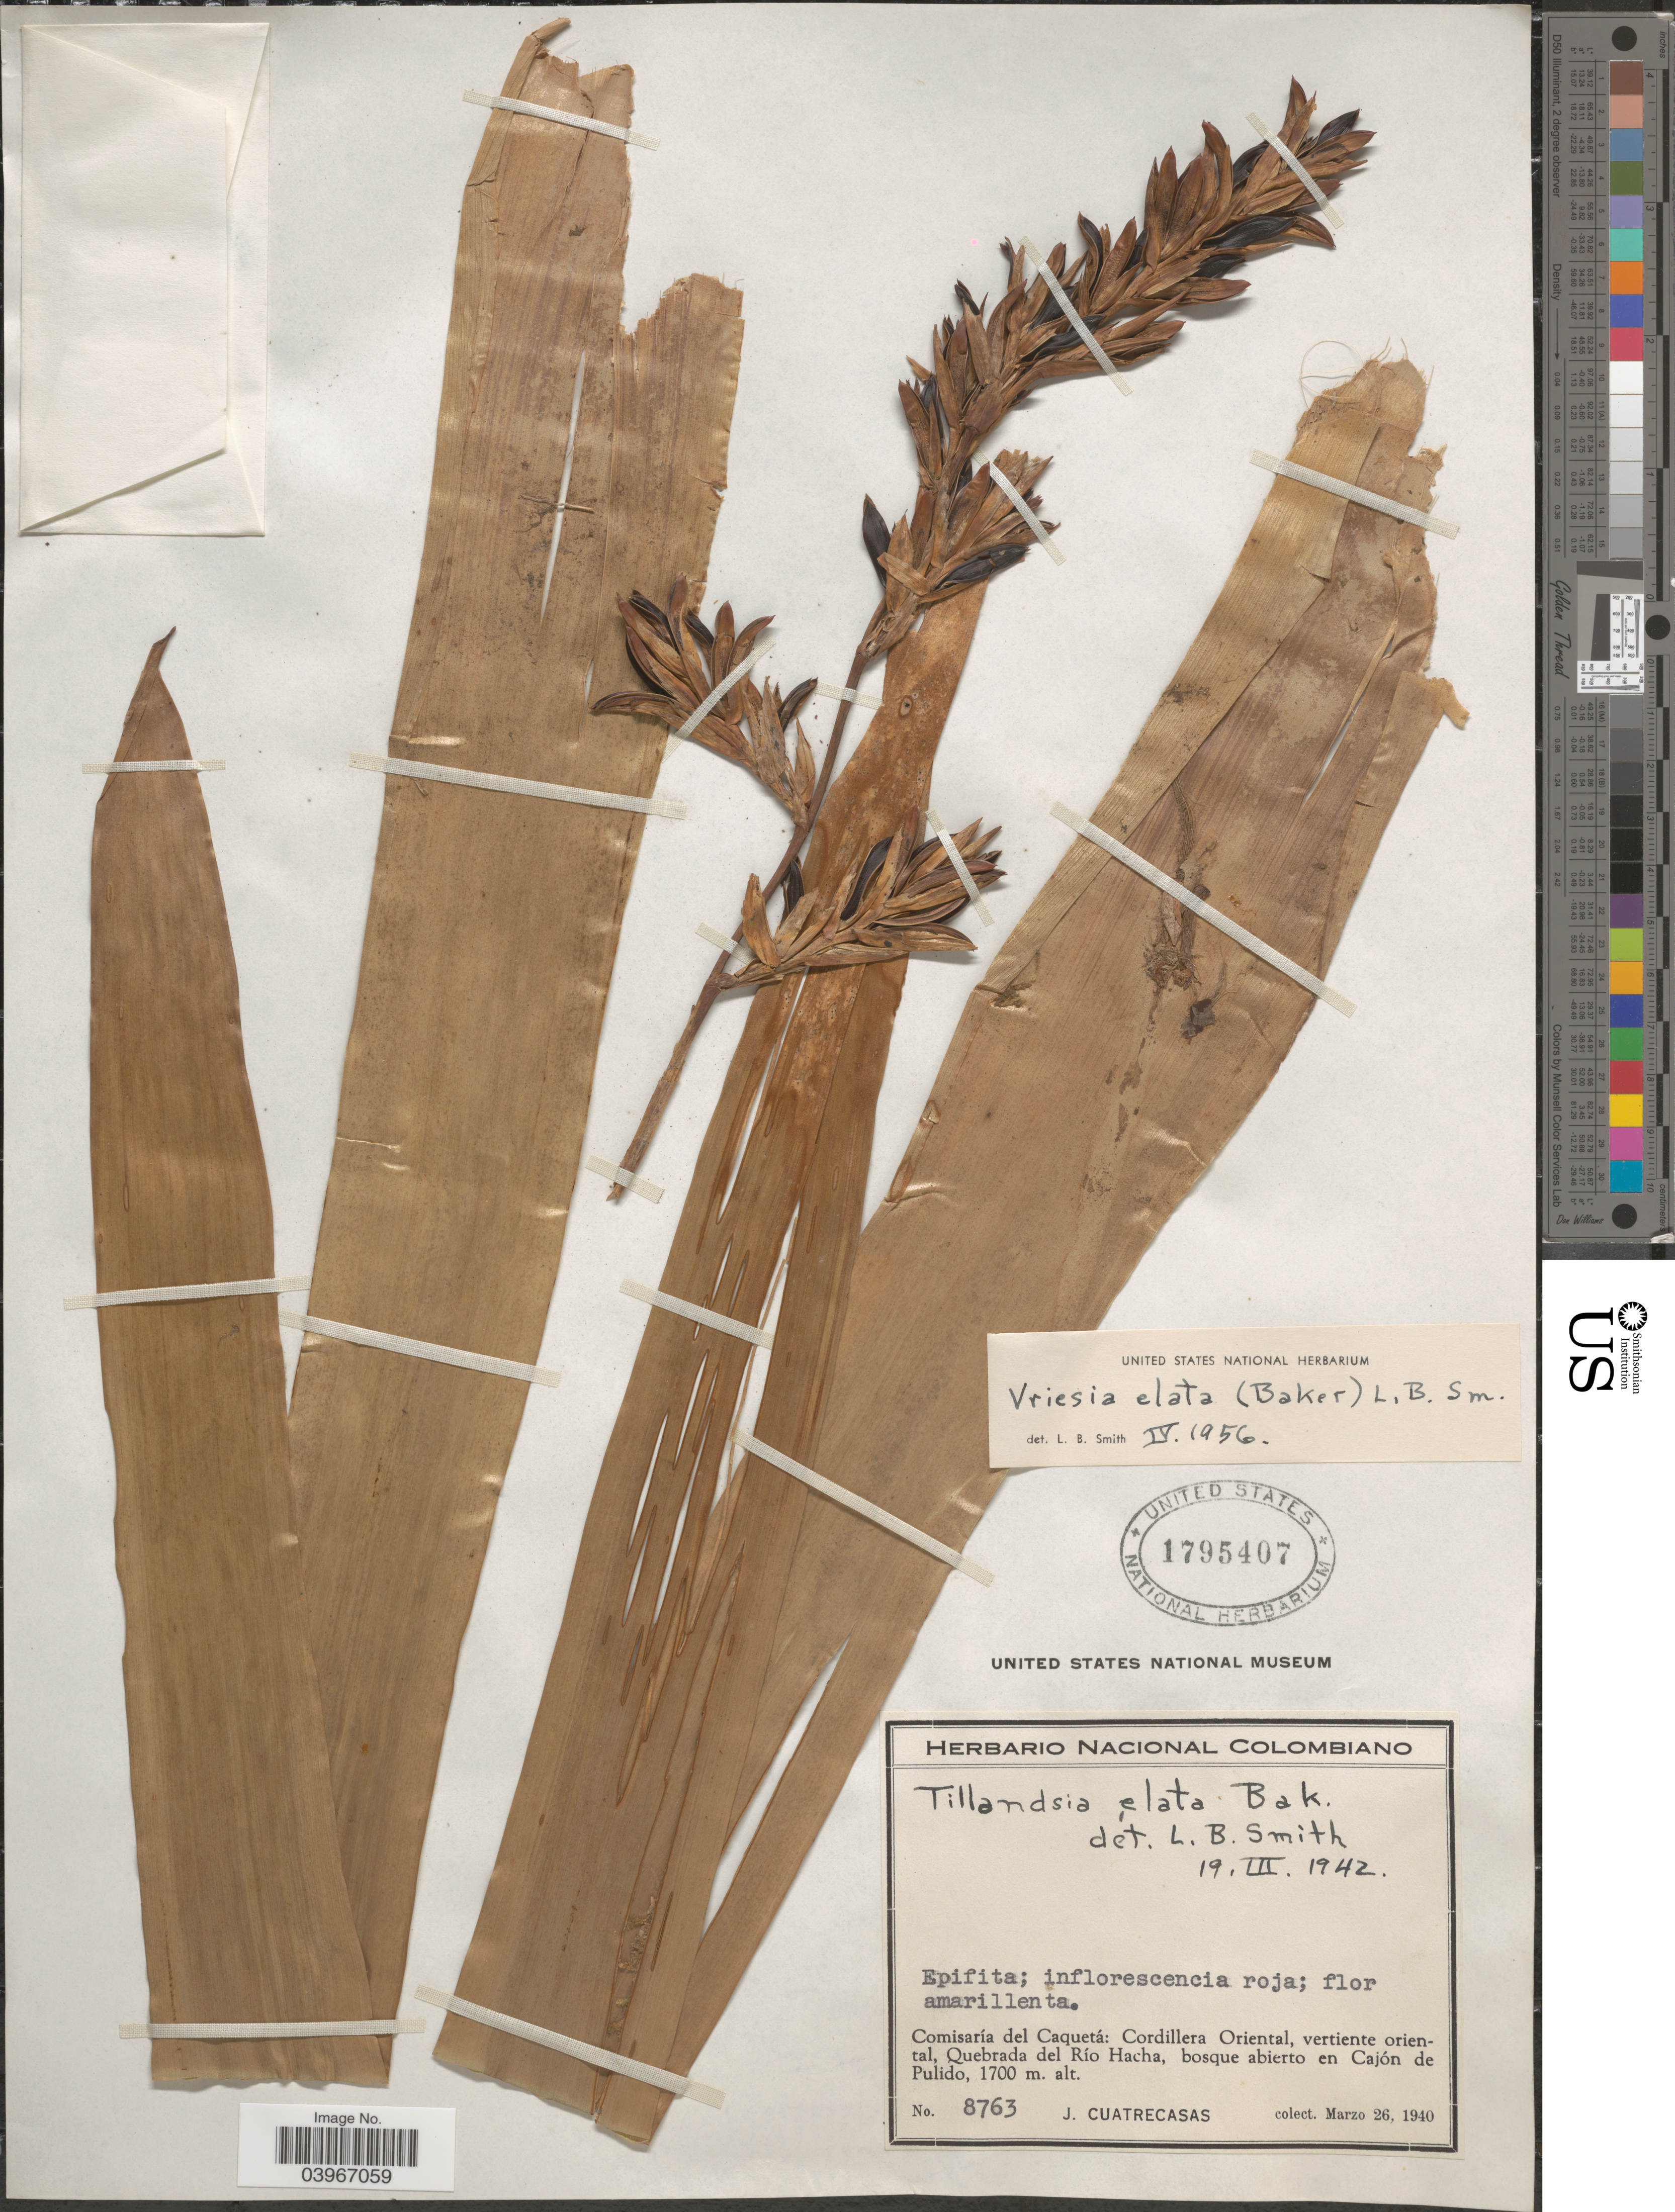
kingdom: Plantae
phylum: Tracheophyta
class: Liliopsida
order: Poales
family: Bromeliaceae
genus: Vriesea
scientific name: Vriesea elata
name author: (Baker) L.B. Sm.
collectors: J. Cuatrecasas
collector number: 8763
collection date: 1940-03-26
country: Colombia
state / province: Caquetá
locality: Comisaría del Caquetá: Cordillera Oriental, vertiente oriental, Quebrada del Río Hacha, bosque abierto en Cajón de Pulido.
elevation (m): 1700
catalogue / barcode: US 1795407